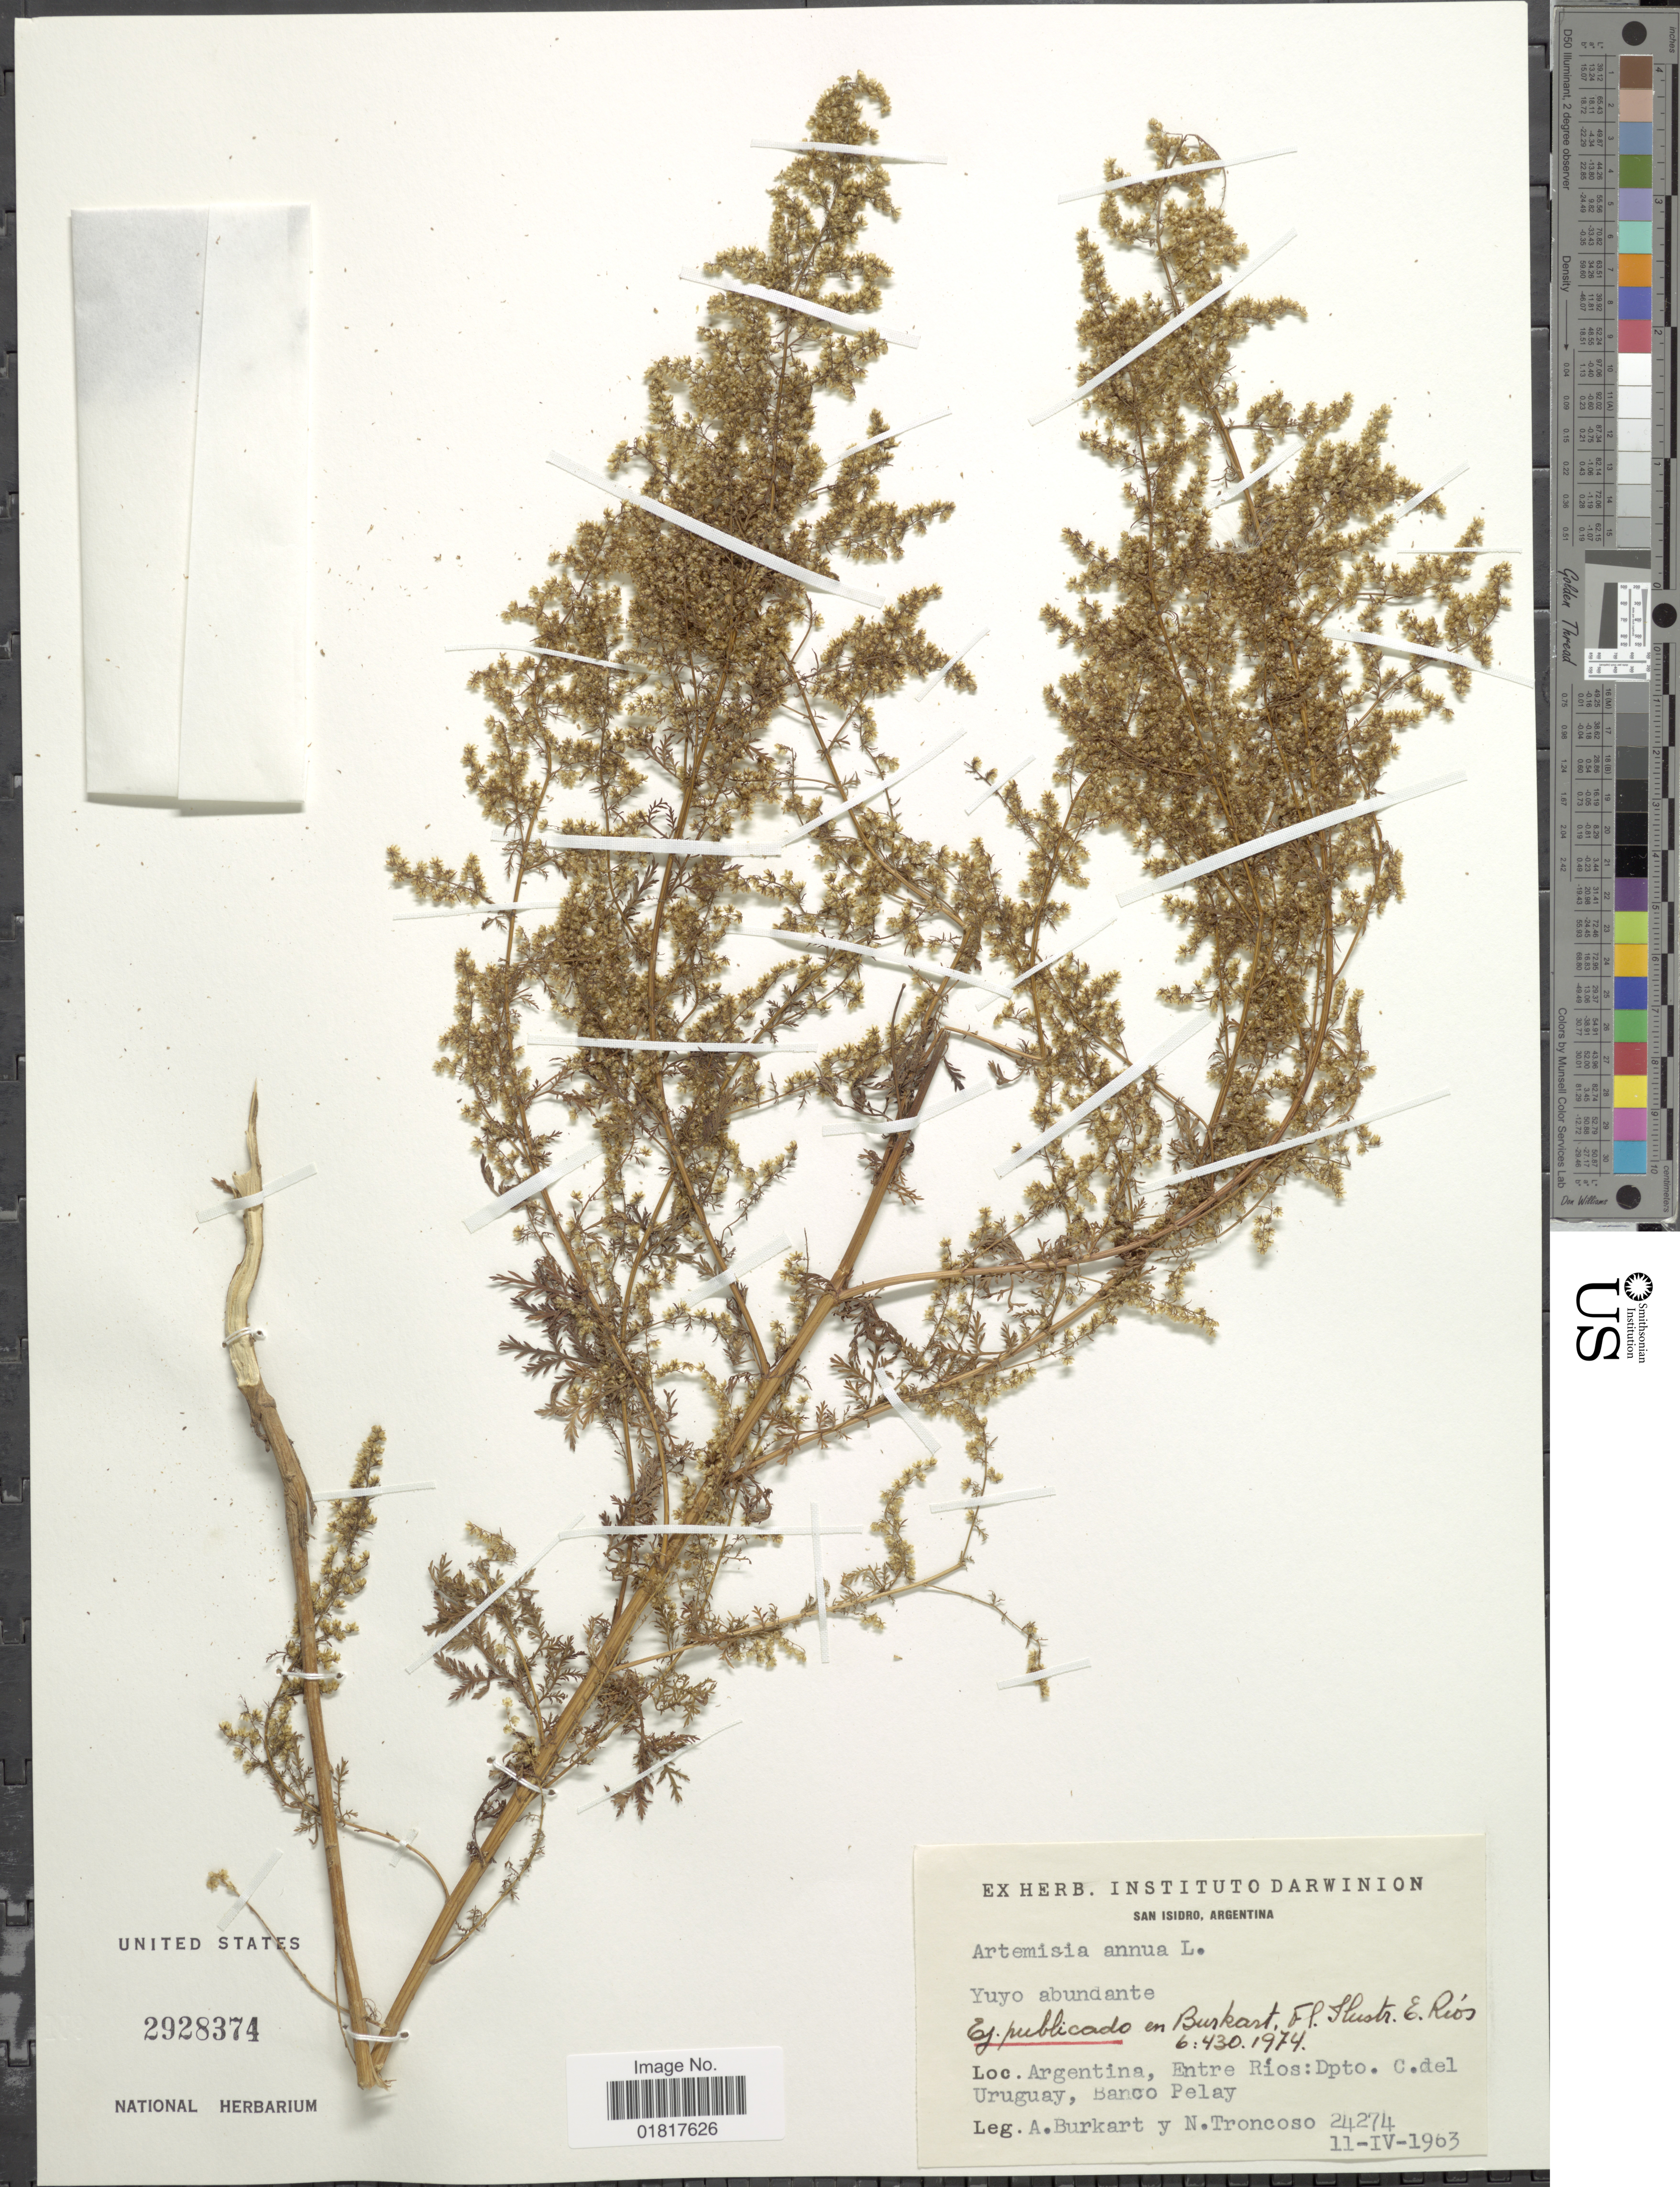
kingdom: Plantae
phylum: Tracheophyta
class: Magnoliopsida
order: Asterales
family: Asteraceae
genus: Artemisia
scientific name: Artemisia annua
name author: L.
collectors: A. E. Burkart & N. Troncoso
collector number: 24274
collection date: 1963-04-11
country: Argentina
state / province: Entre Rios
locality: Dpto. C del Uruguay, Banco Pelay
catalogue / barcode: US 2928374